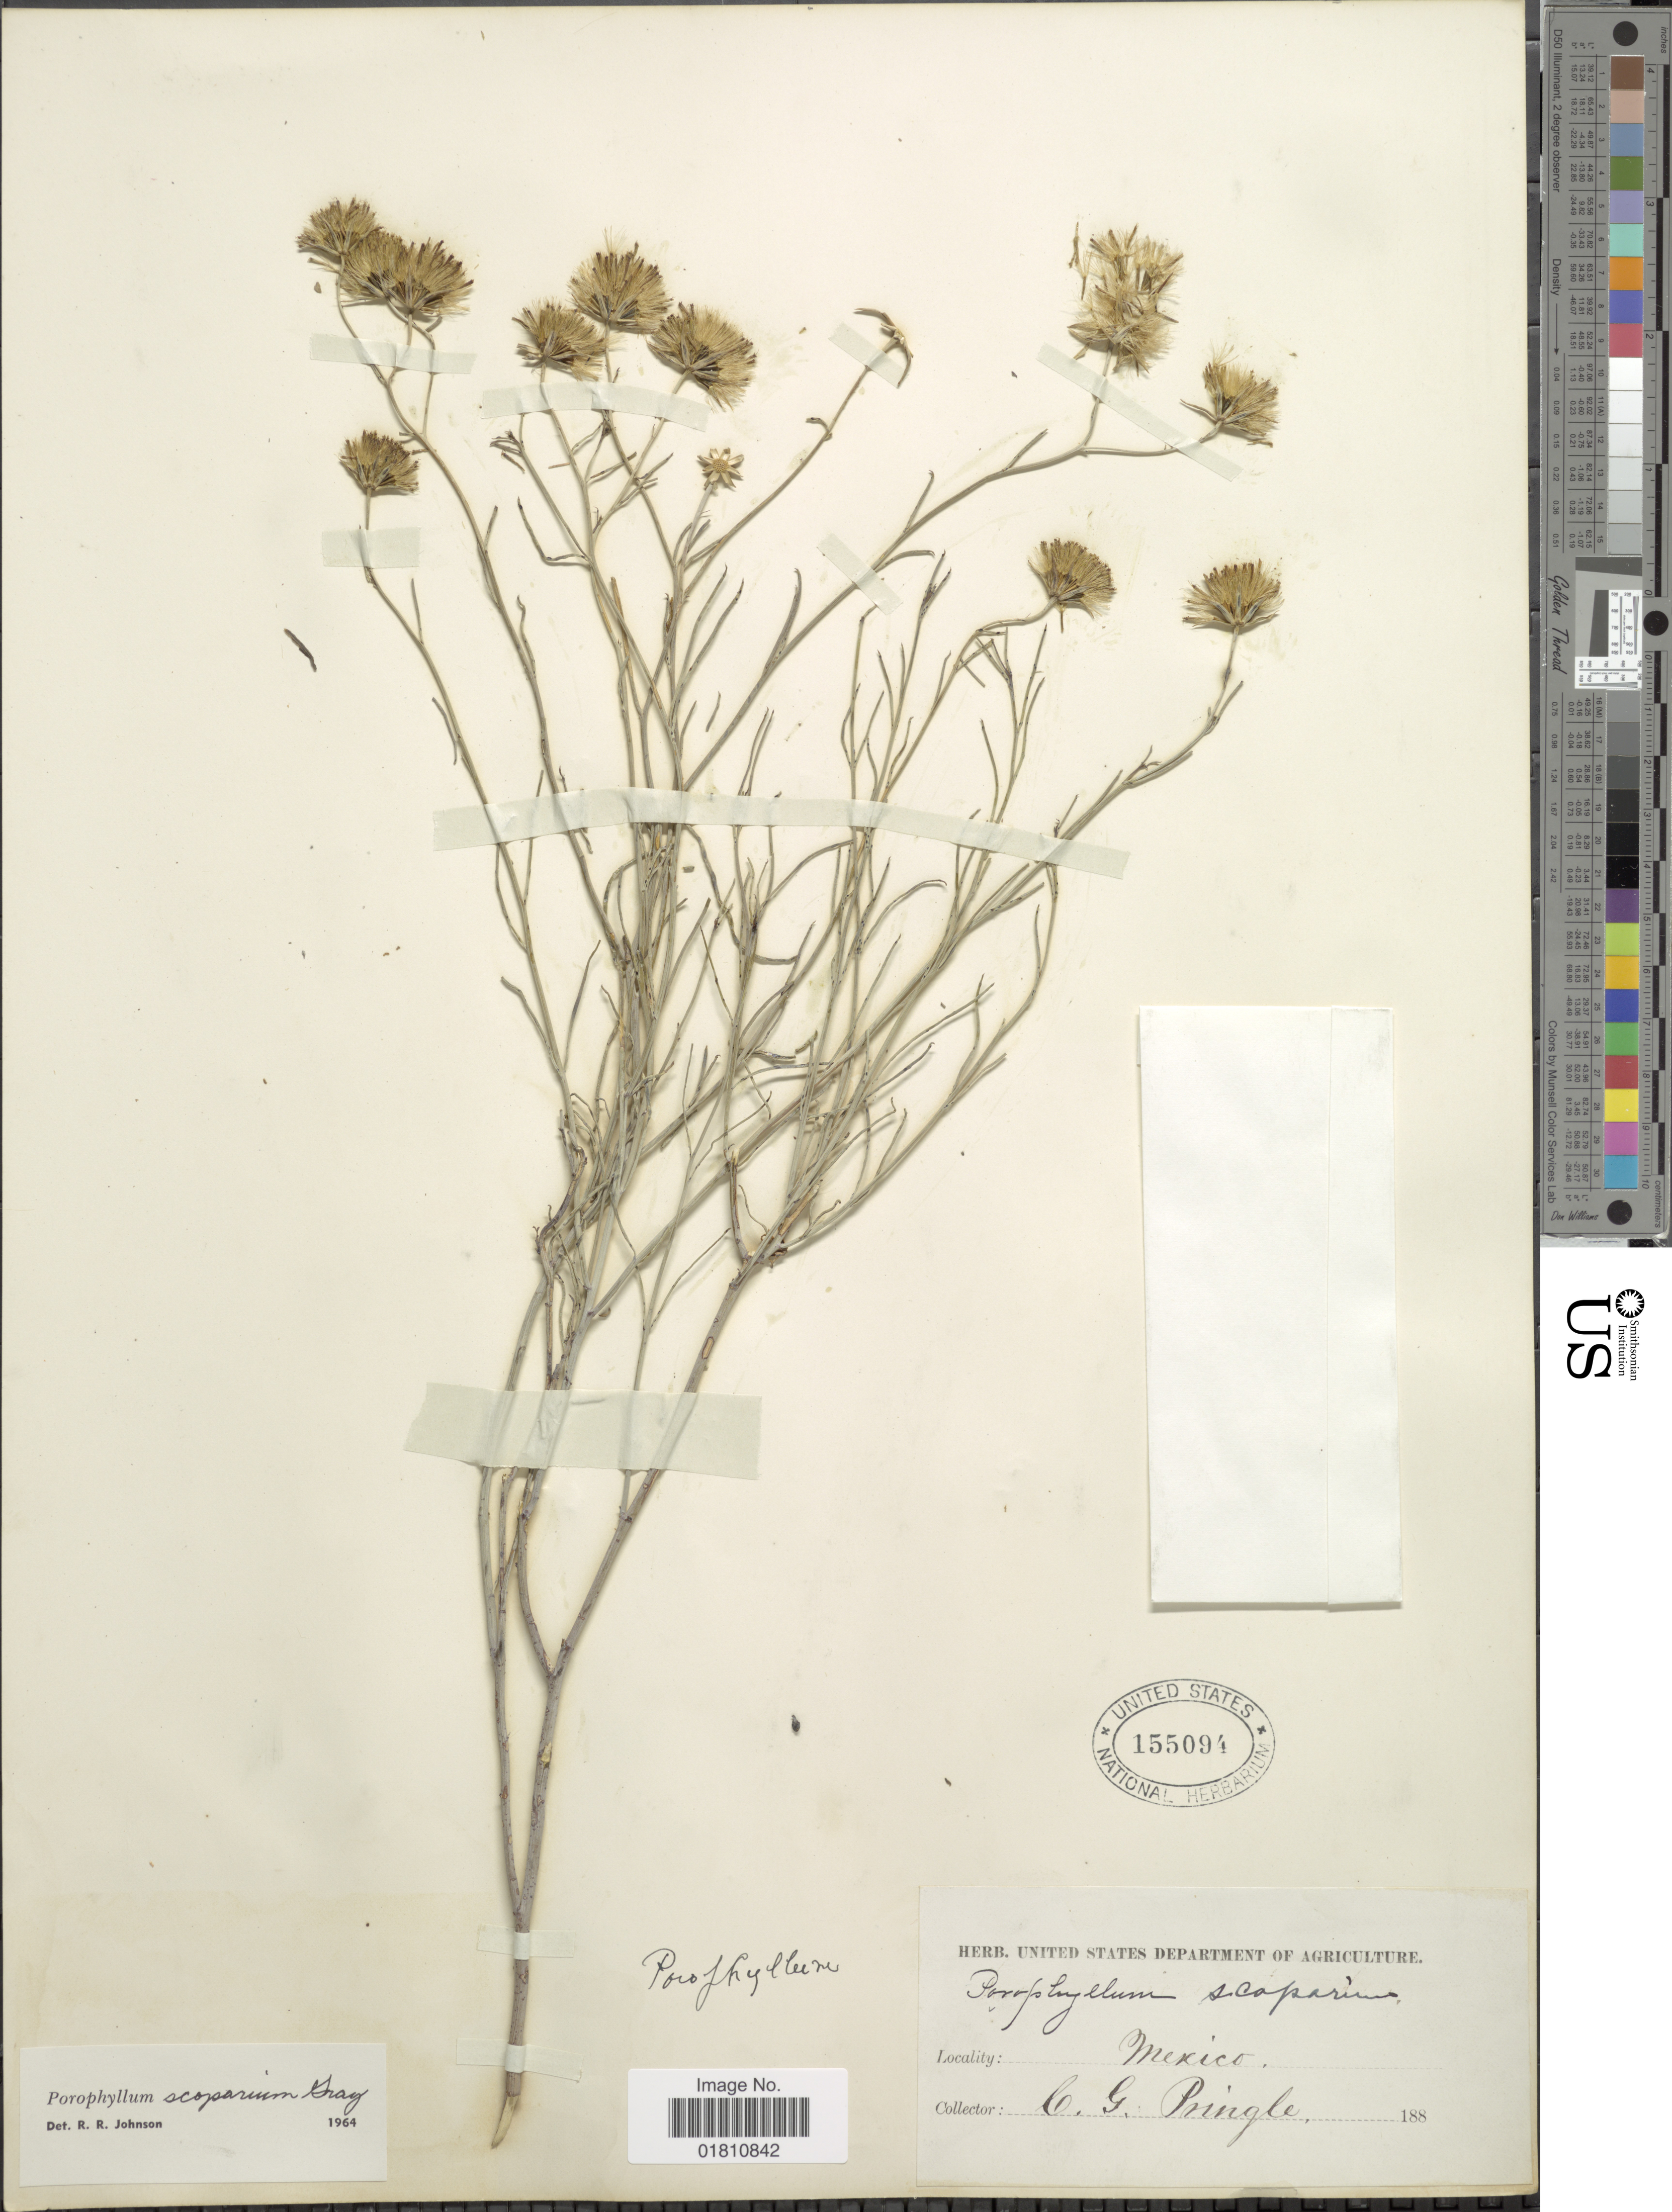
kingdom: Plantae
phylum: Tracheophyta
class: Magnoliopsida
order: Asterales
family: Asteraceae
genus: Porophyllum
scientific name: Porophyllum scoparium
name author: A. Gray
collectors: C. G. Pringle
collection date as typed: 188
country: Mexico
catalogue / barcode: US 155094